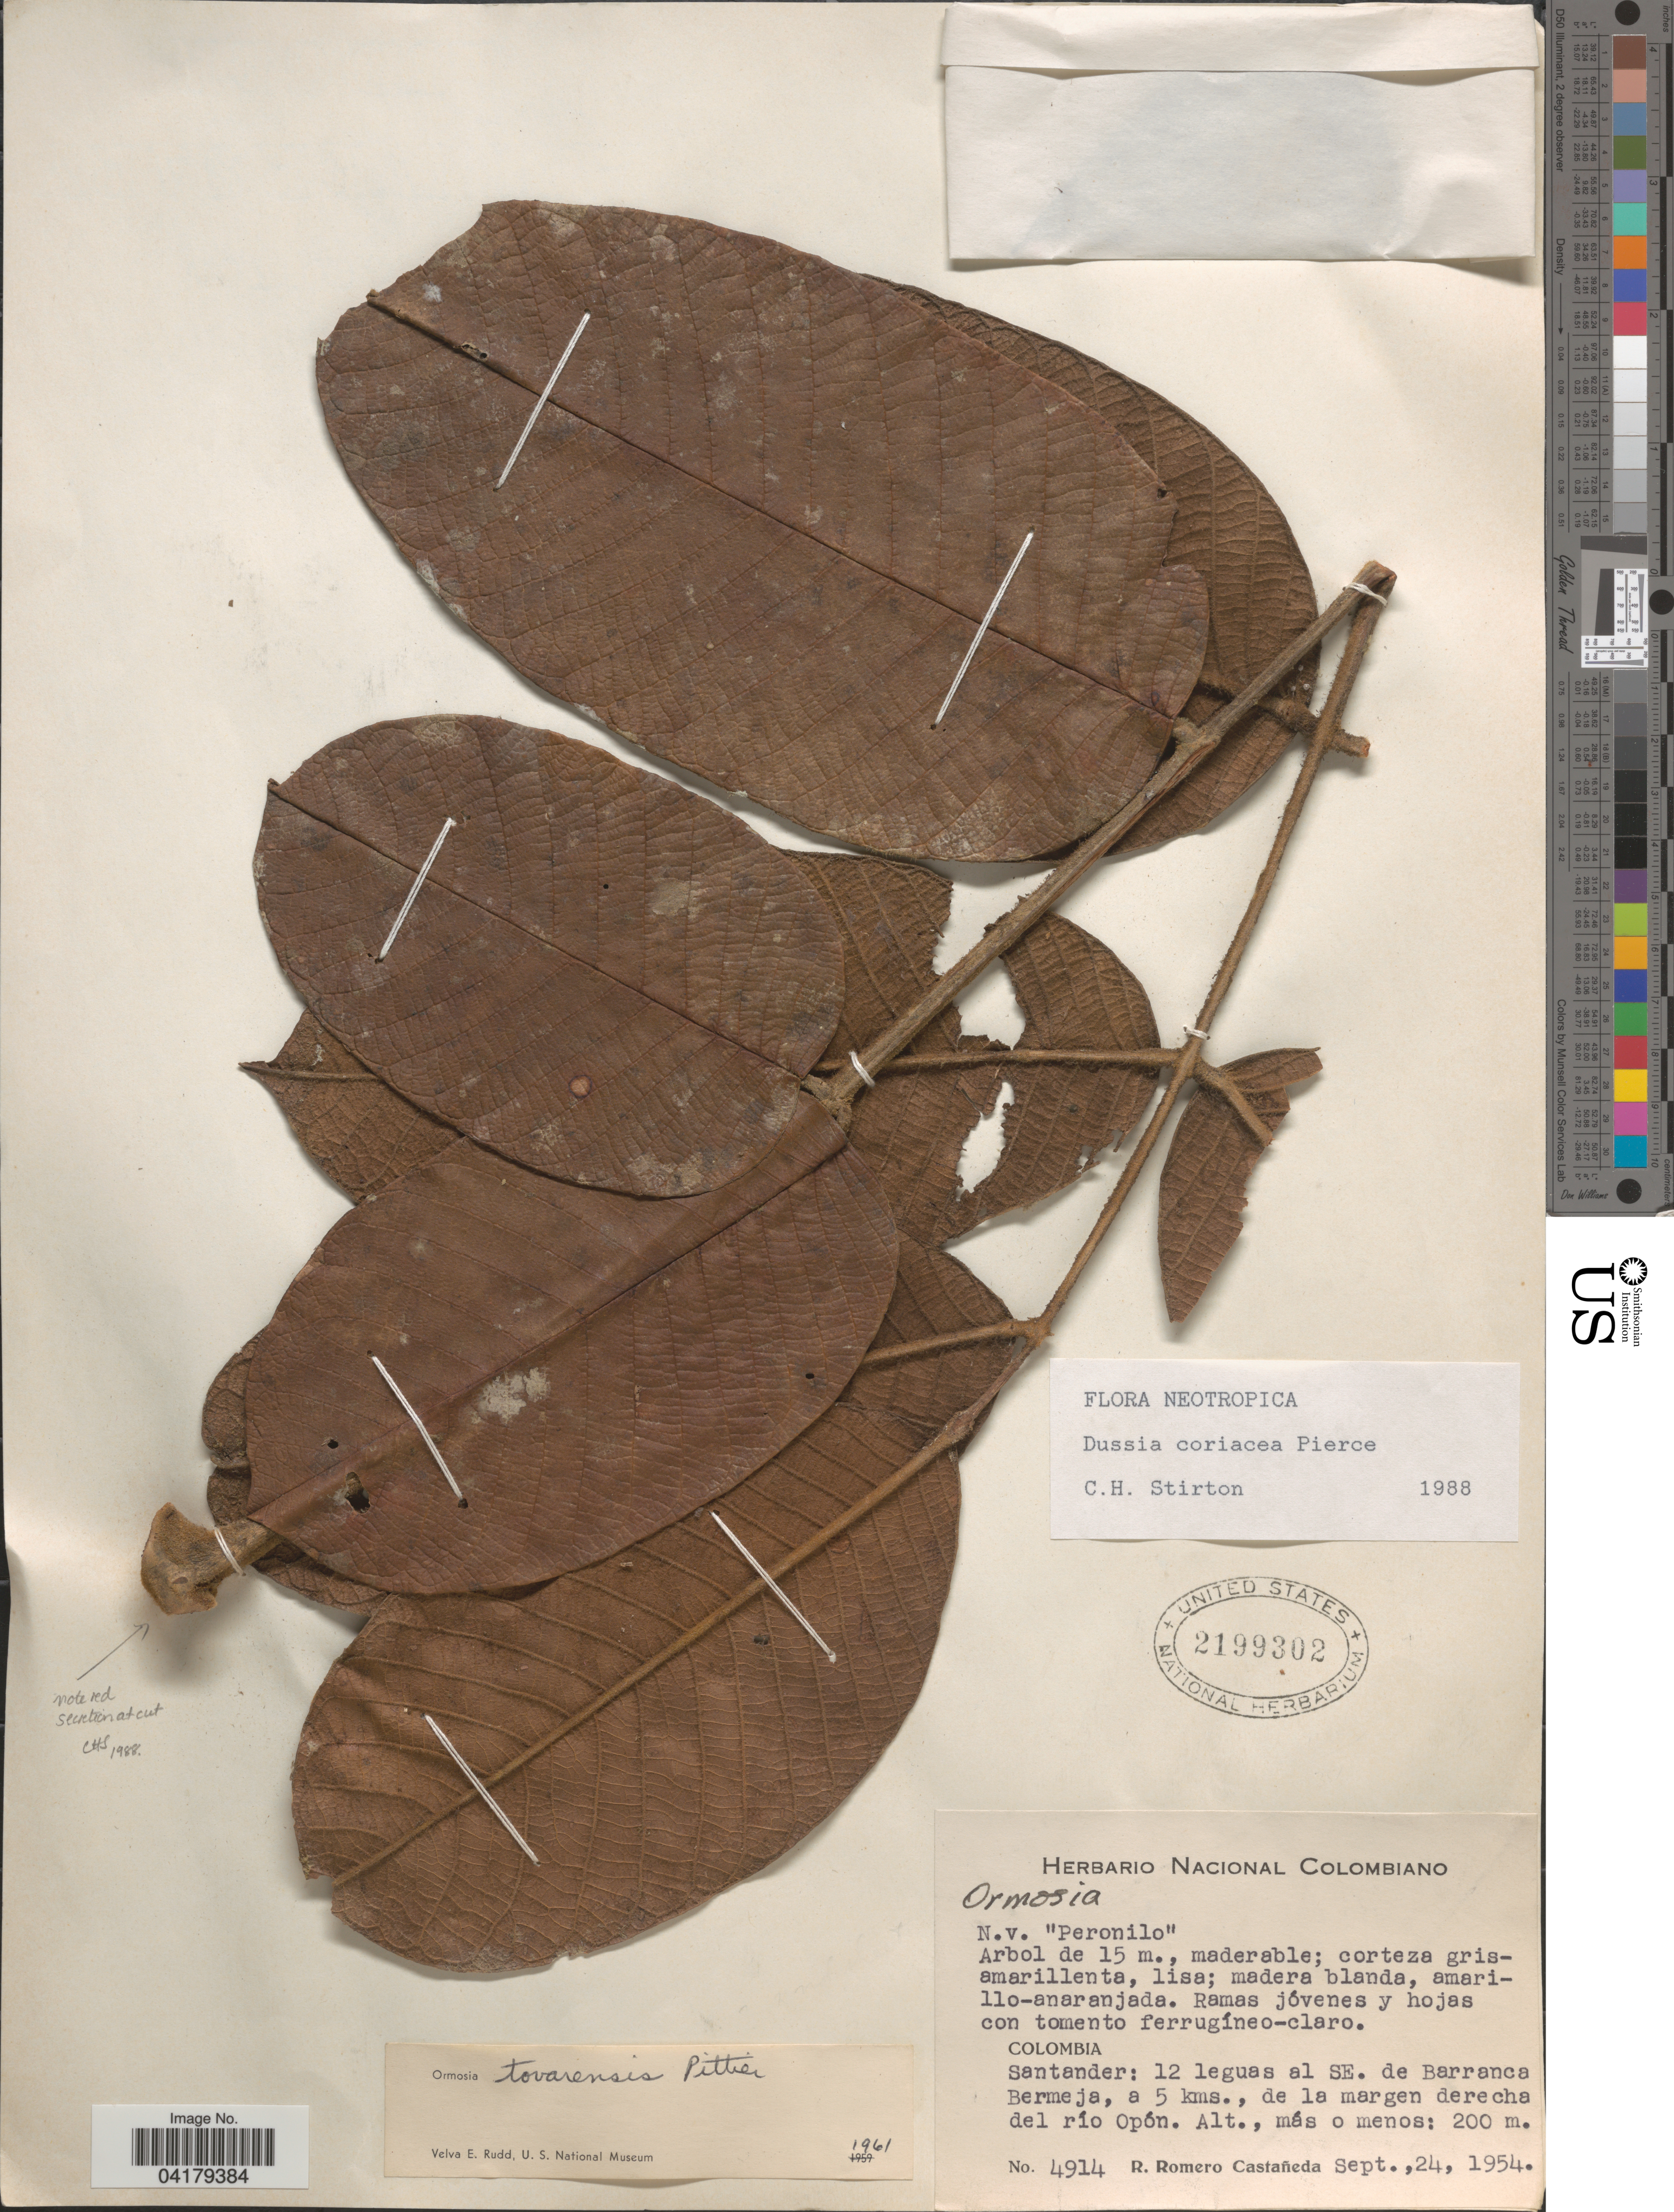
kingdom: Plantae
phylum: Tracheophyta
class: Magnoliopsida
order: Fabales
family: Fabaceae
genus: Dussia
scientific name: Dussia coriacea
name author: Pierce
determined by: Stirton, Charles H.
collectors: R. Romero Castañeda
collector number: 4914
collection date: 1954-09-24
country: Colombia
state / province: Santander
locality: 12 leguas al SE. de Barranca Bermeja, a 5 kms., de la margen derecha del río Opón.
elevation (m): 200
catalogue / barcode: US 2199302